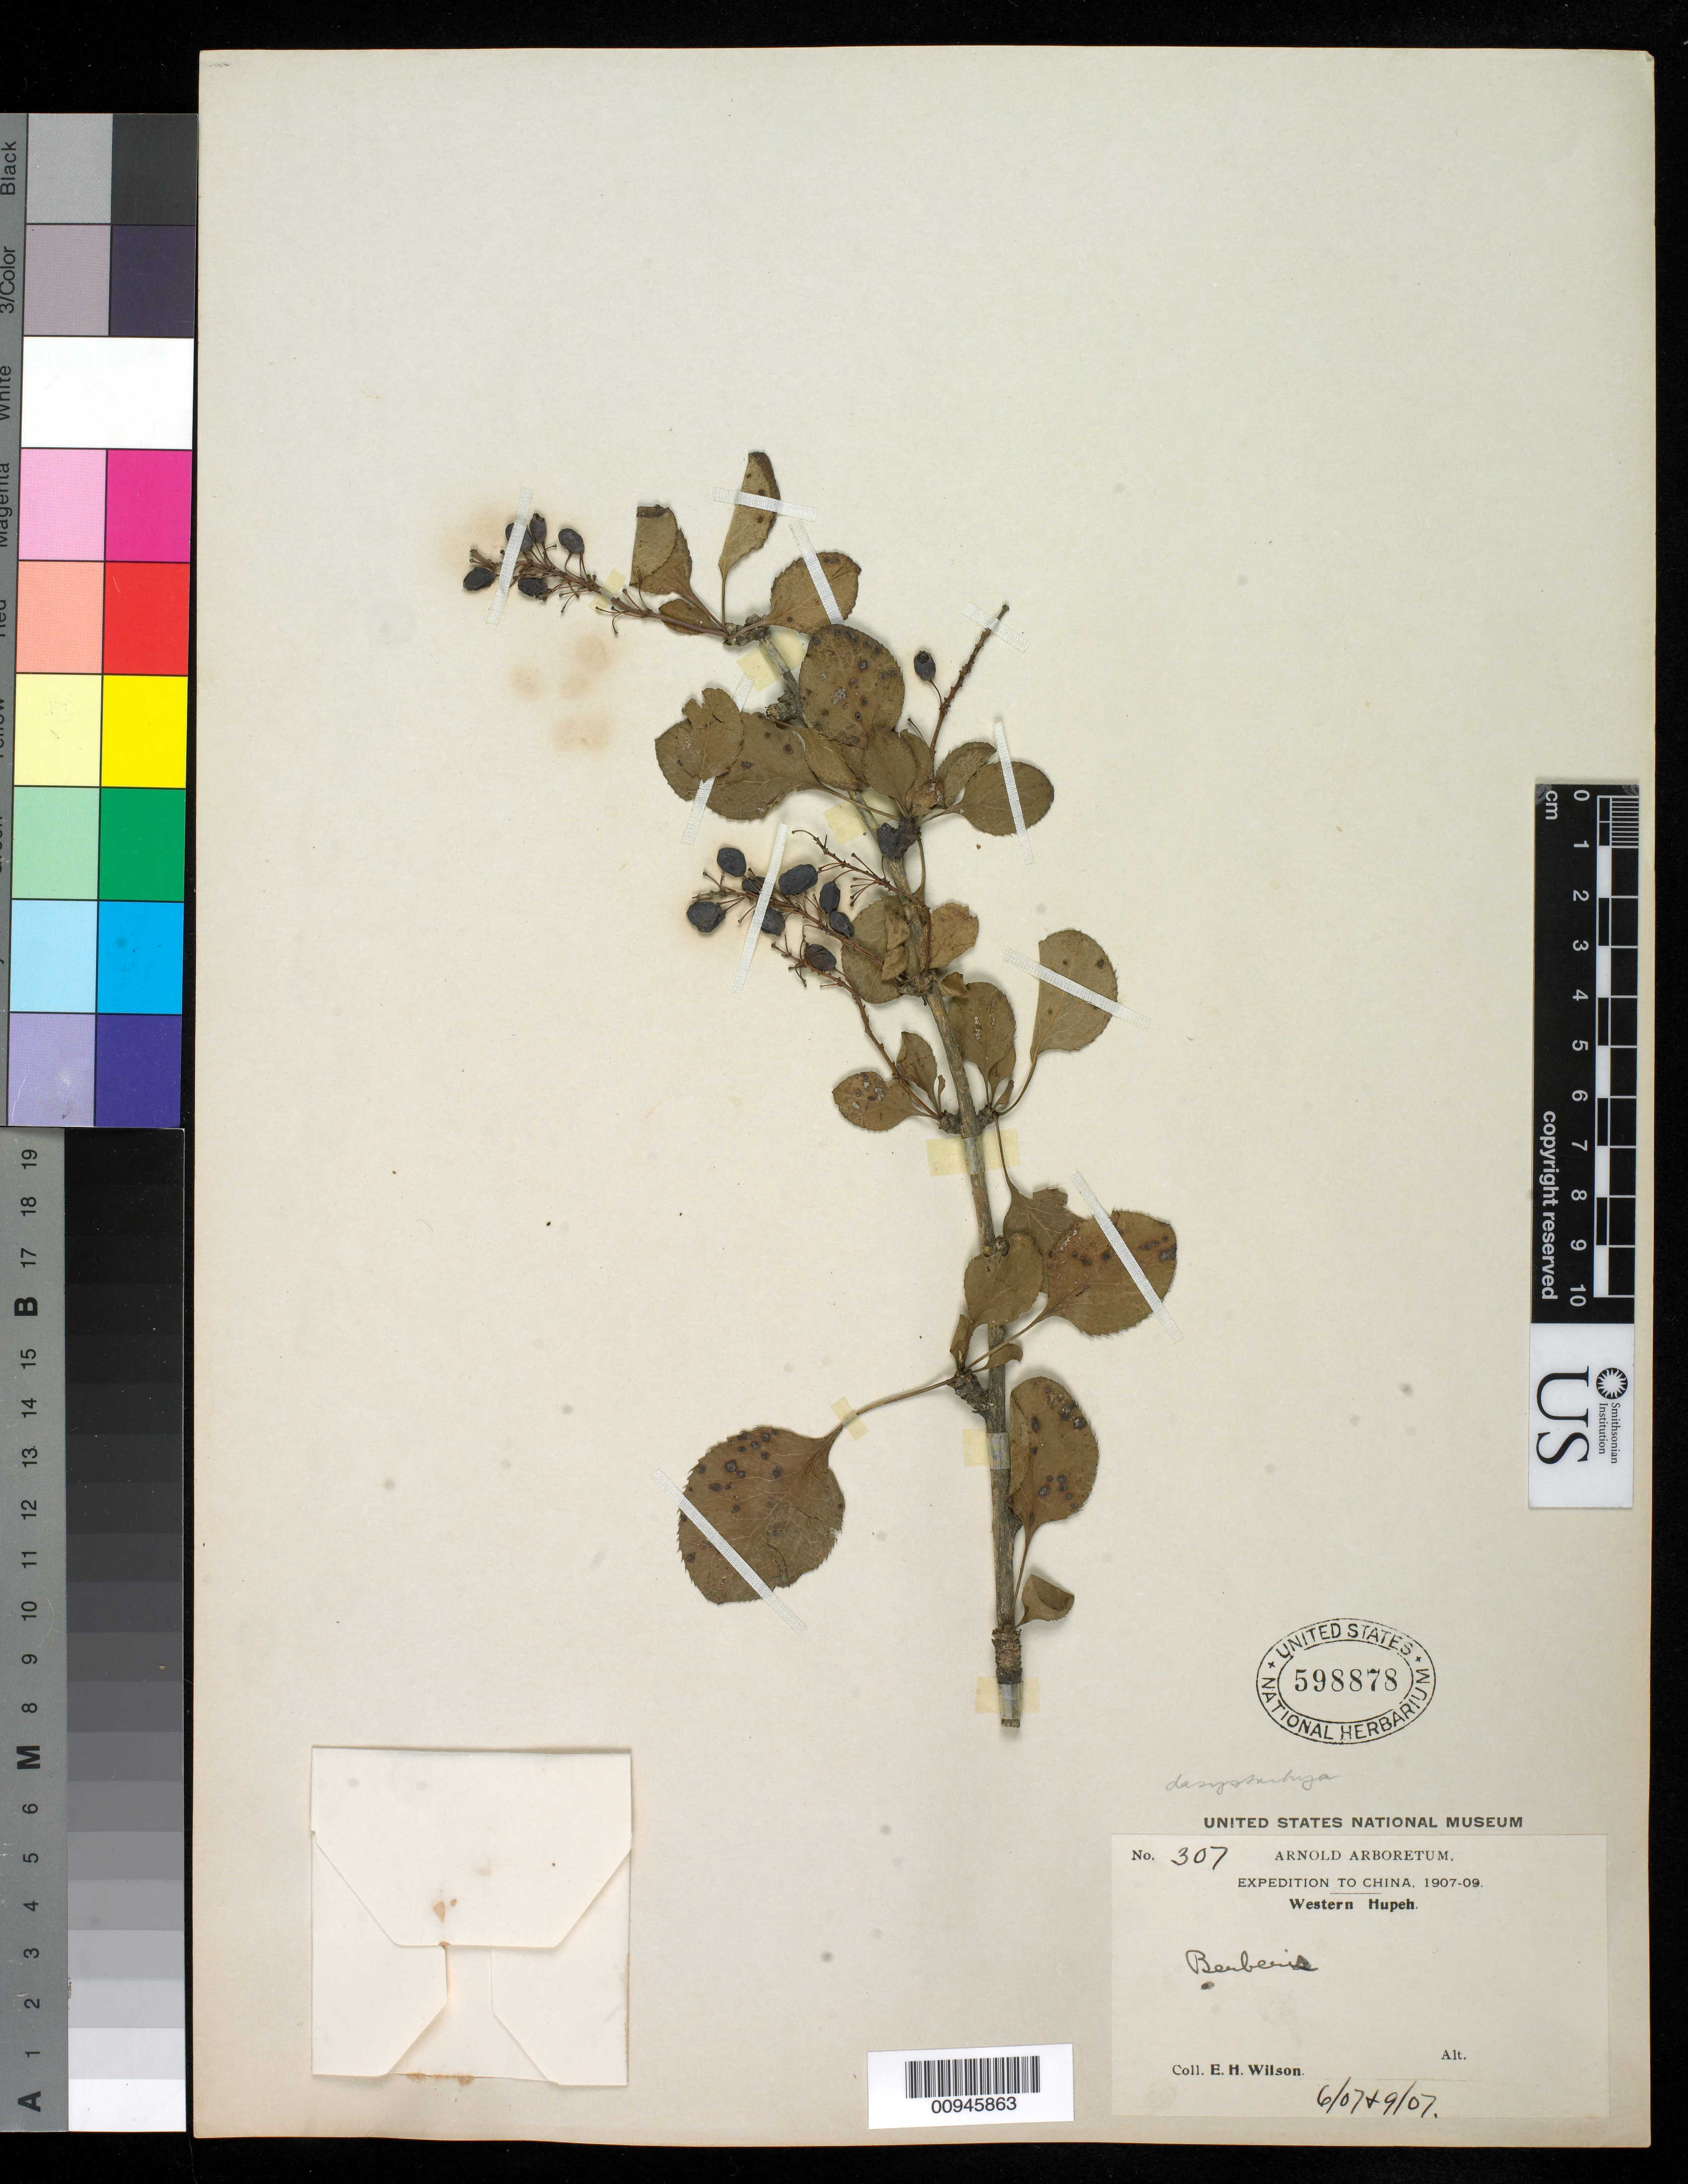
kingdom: Plantae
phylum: Tracheophyta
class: Magnoliopsida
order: Ranunculales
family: Berberidaceae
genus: Berberis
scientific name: Berberis sp.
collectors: E. H. Wilson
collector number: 307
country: China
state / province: Hubei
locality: Western Hupeh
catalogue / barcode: US 598878